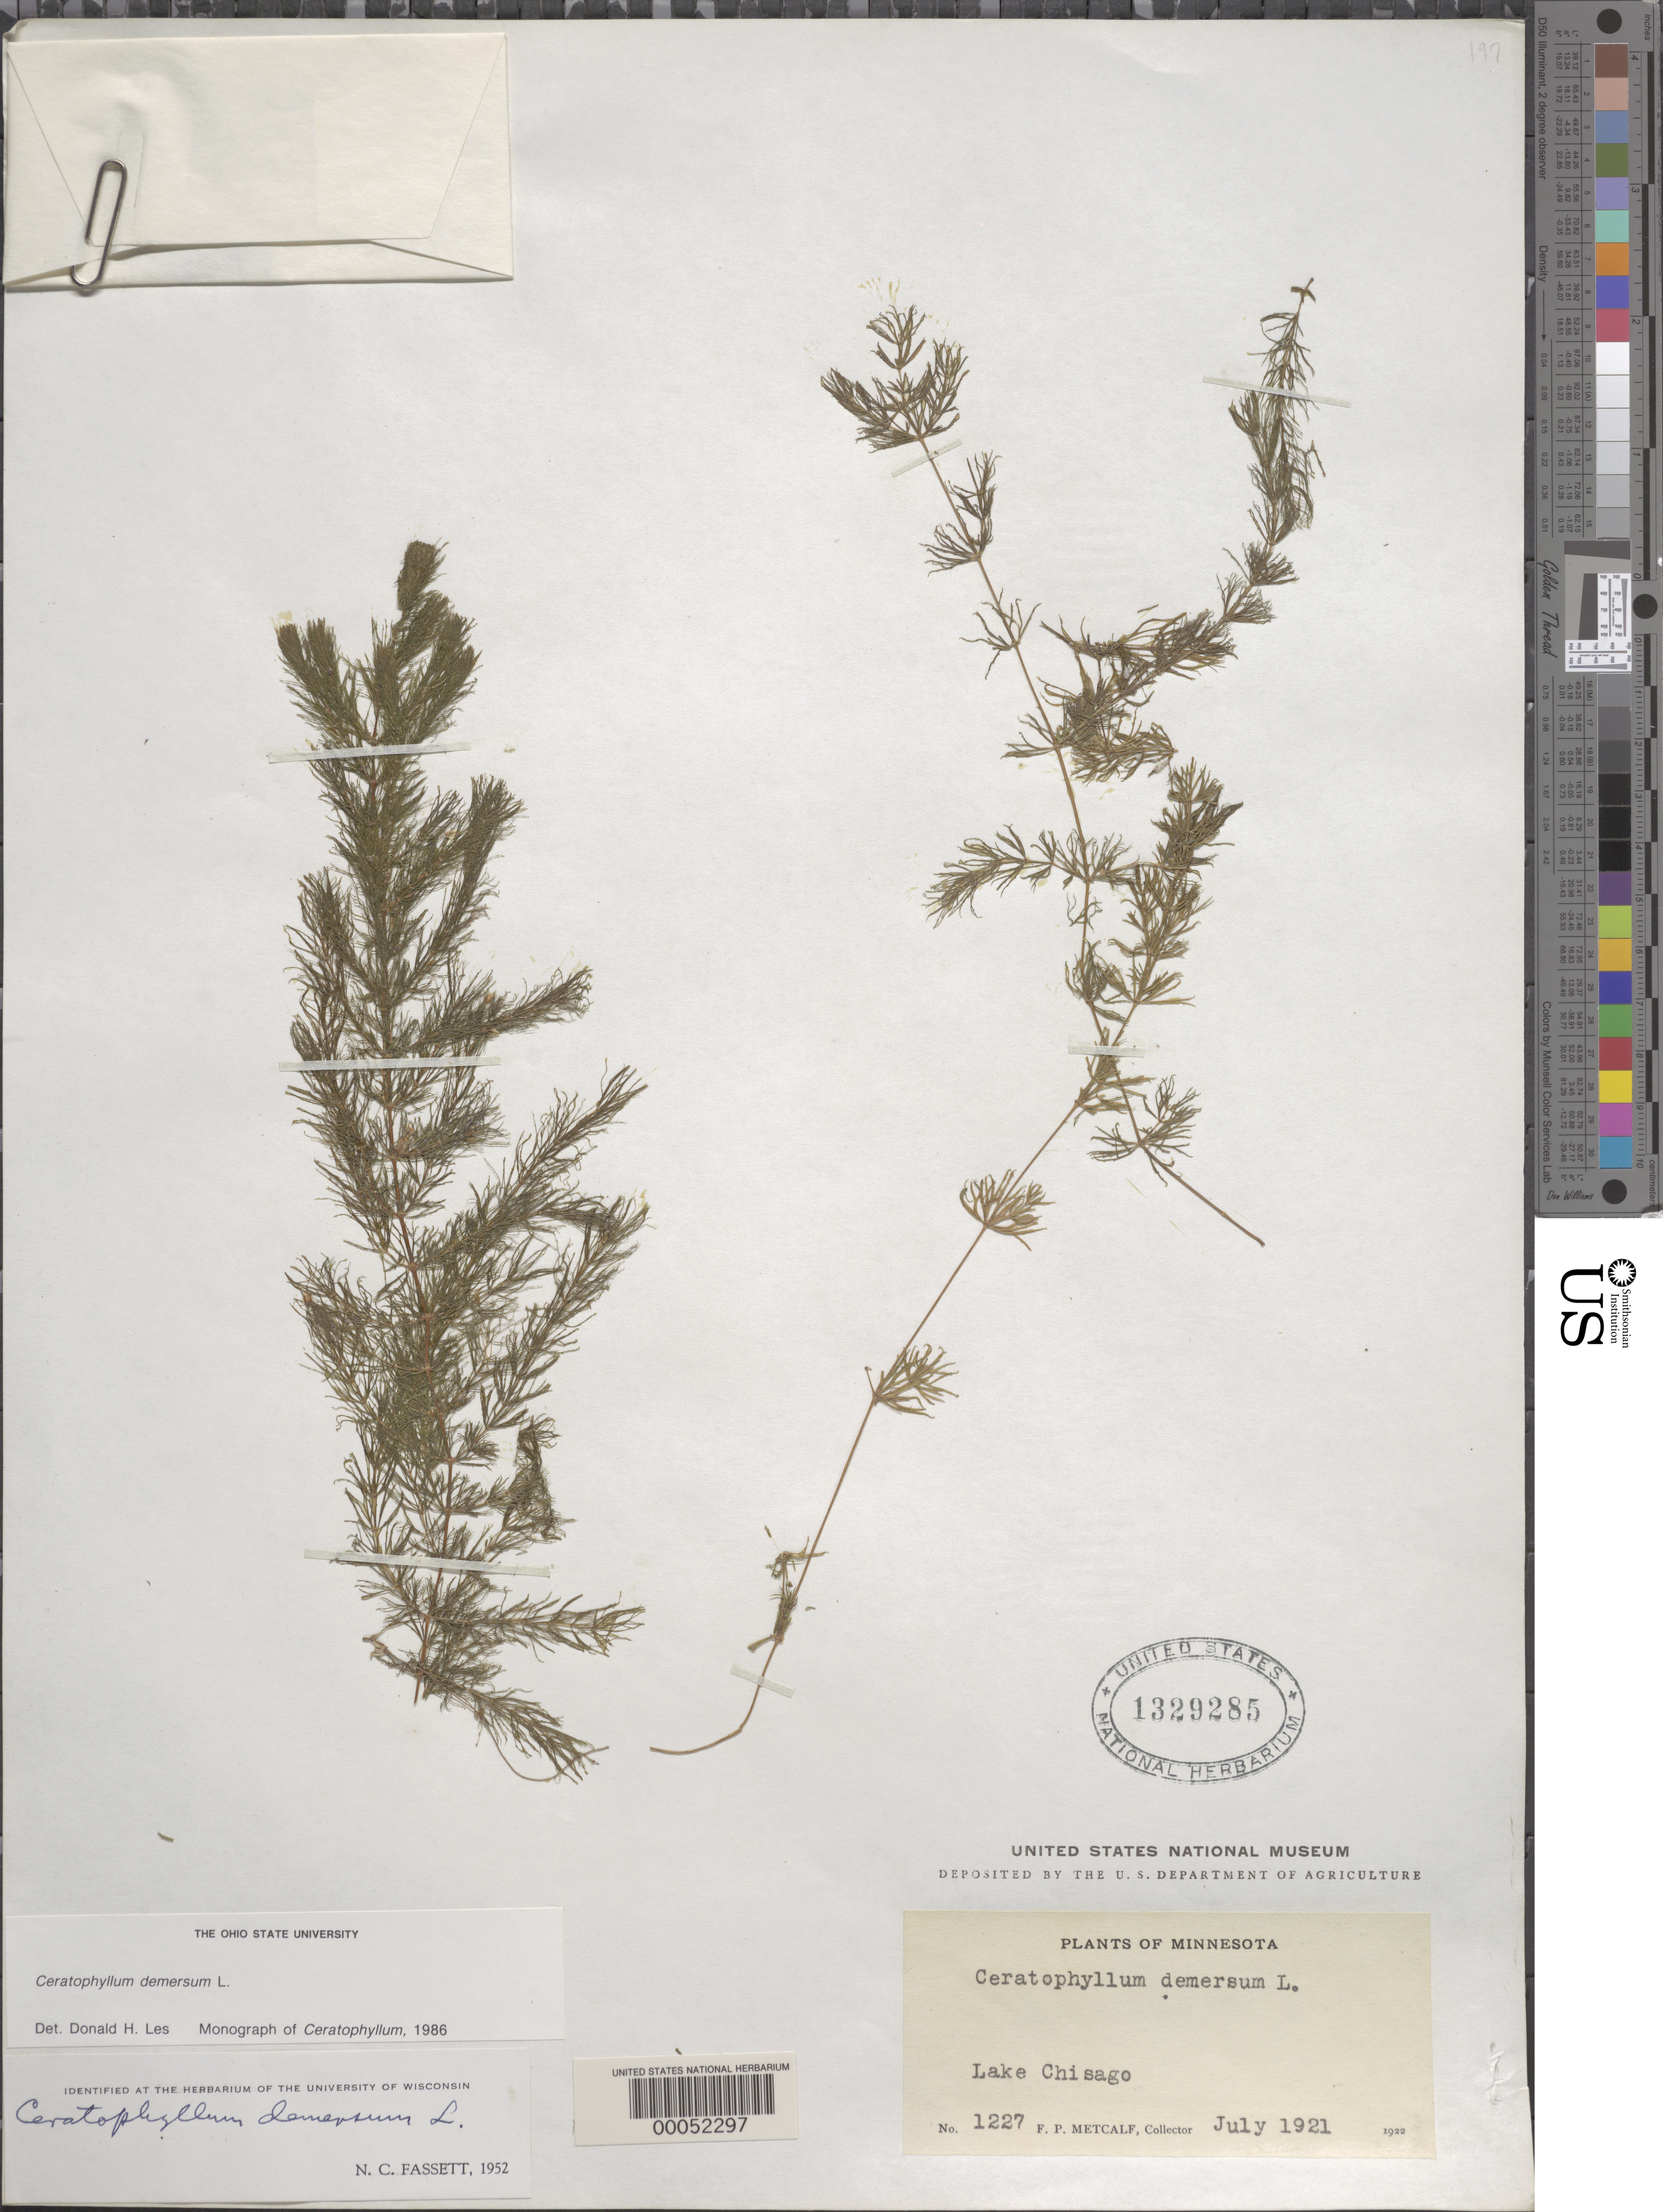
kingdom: Plantae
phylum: Tracheophyta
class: Magnoliopsida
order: Ceratophyllales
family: Ceratophyllaceae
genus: Ceratophyllum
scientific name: Ceratophyllum demersum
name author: L.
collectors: F. P. Metcalf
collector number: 1227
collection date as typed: Jul 1921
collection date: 1921-07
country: United States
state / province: Minnesota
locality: Chisago lake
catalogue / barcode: US 1329285